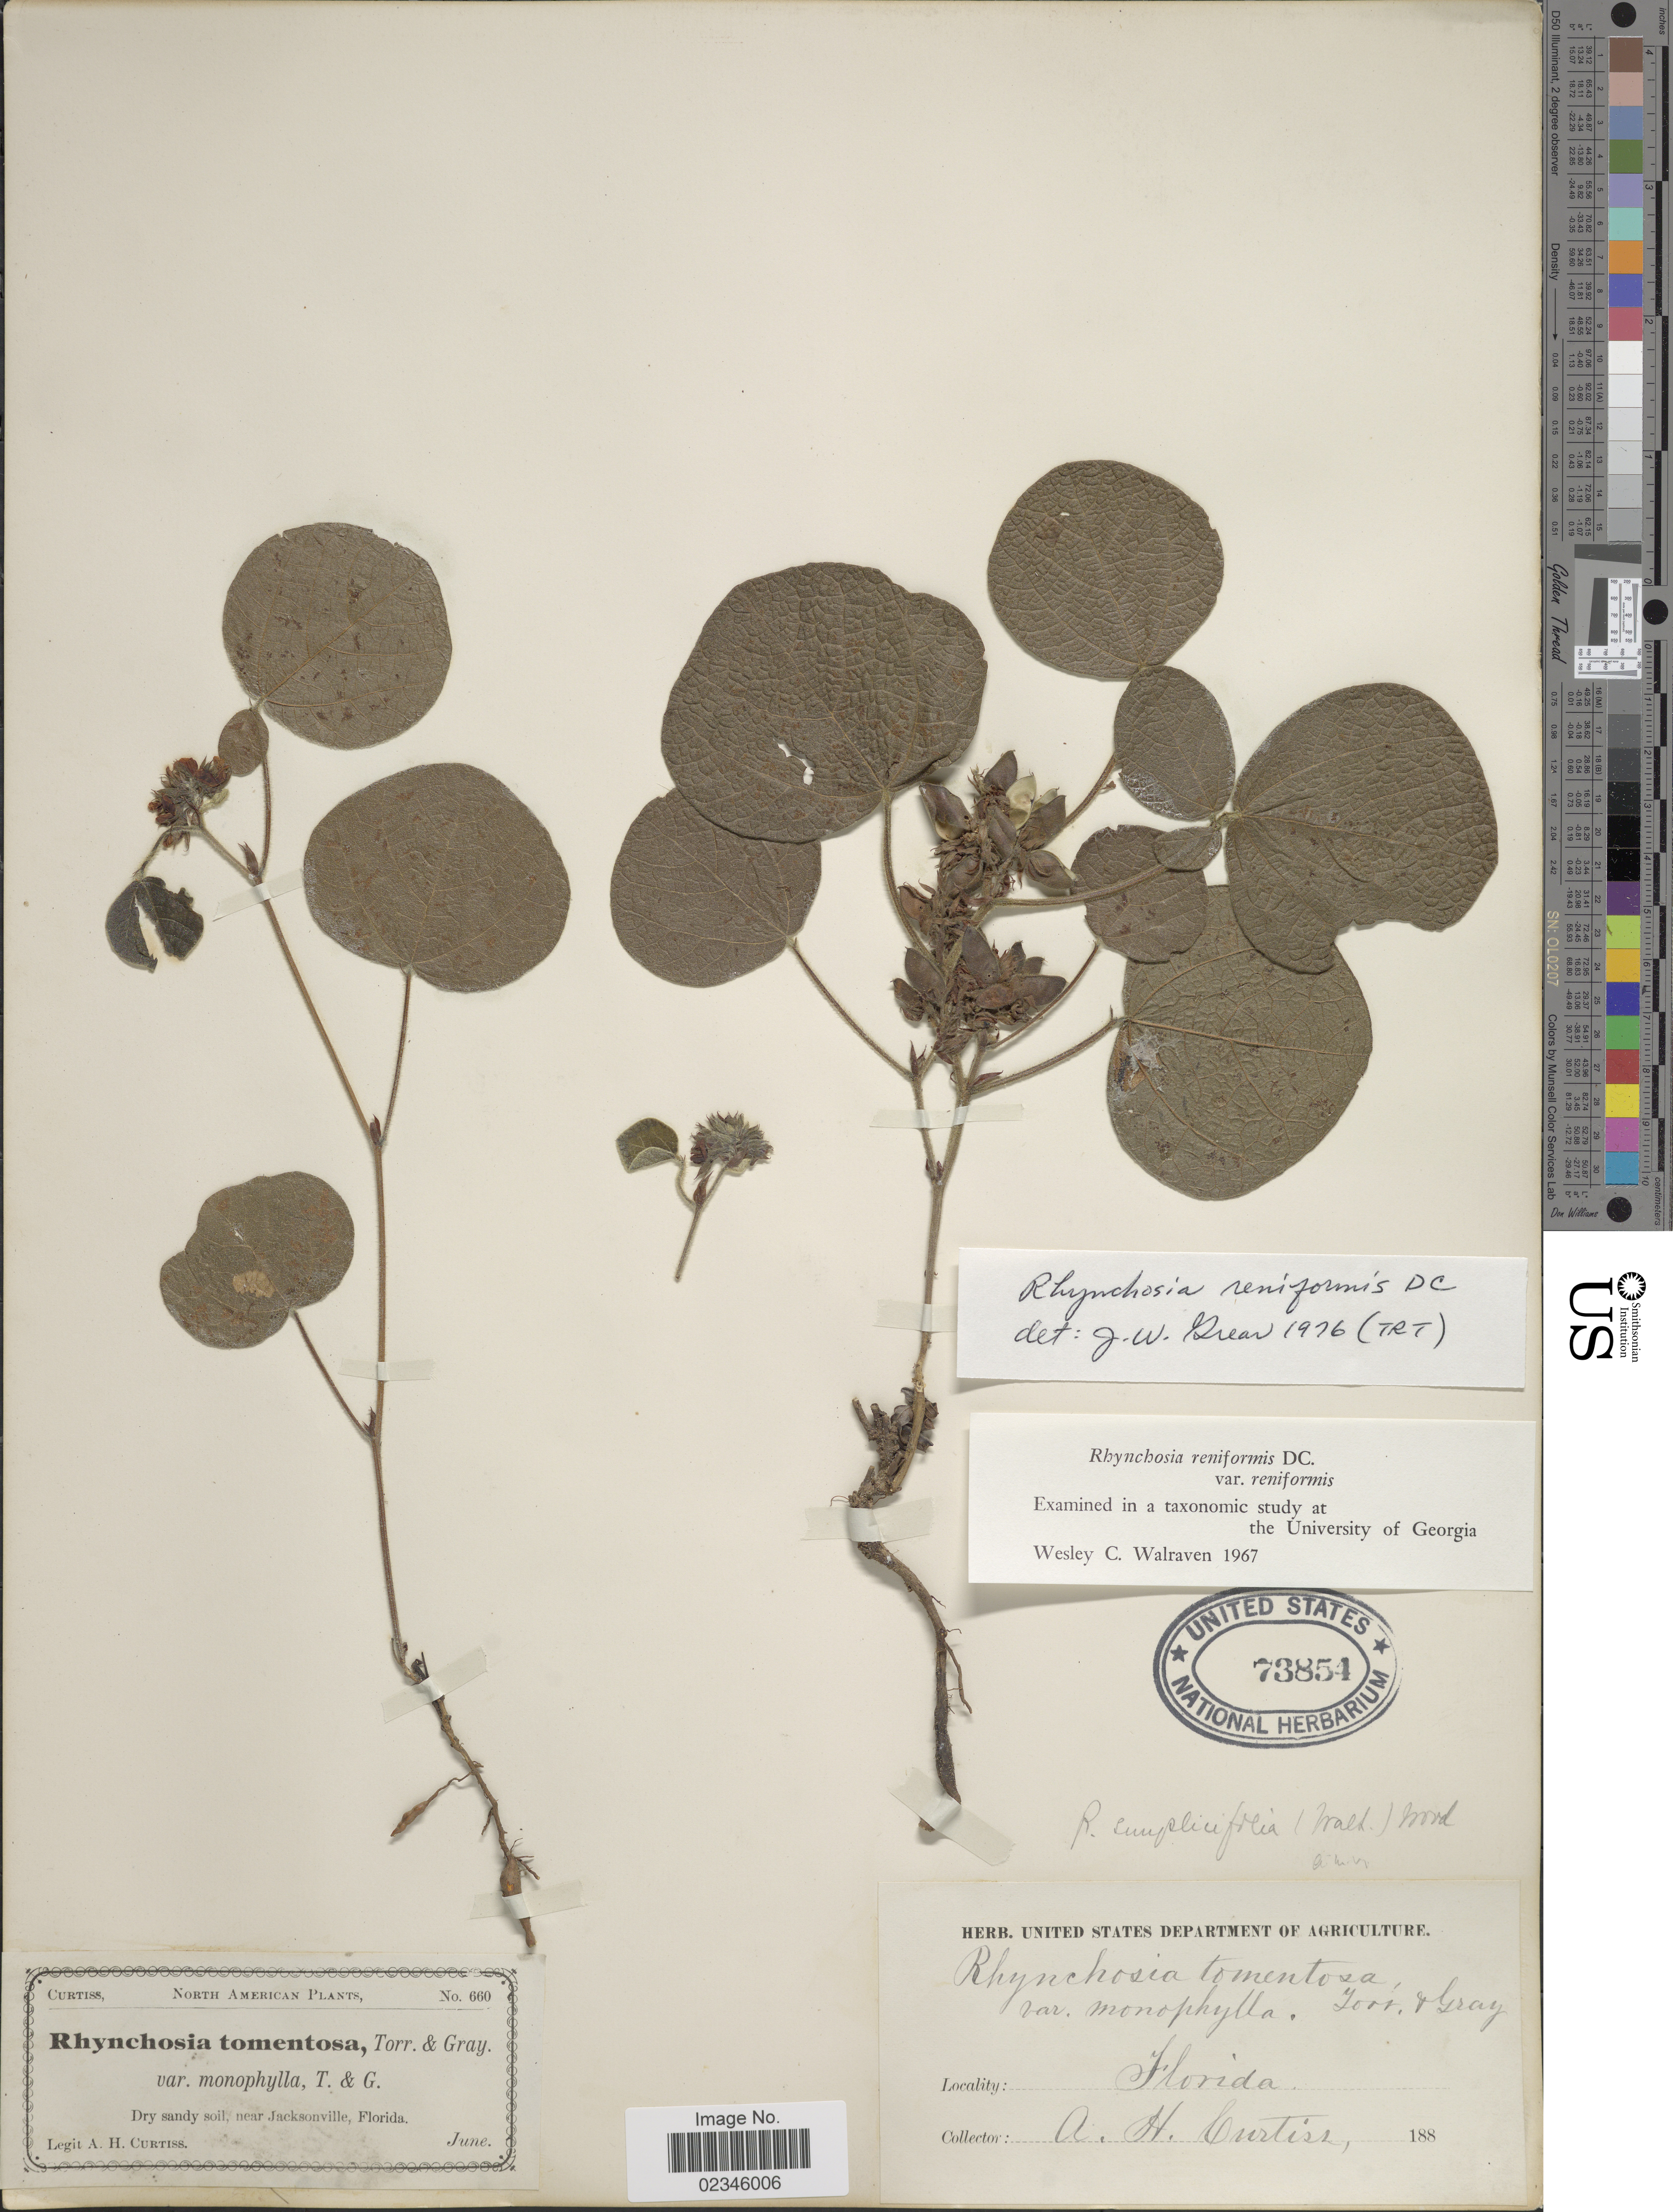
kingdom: Plantae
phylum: Tracheophyta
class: Magnoliopsida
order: Fabales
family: Fabaceae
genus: Rhynchosia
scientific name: Rhynchosia reniformis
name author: DC.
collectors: A. H. Curtiss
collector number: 660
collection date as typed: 188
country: United States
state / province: Florida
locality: Dry sandy soil, near Jacksonville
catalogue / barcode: US 73854